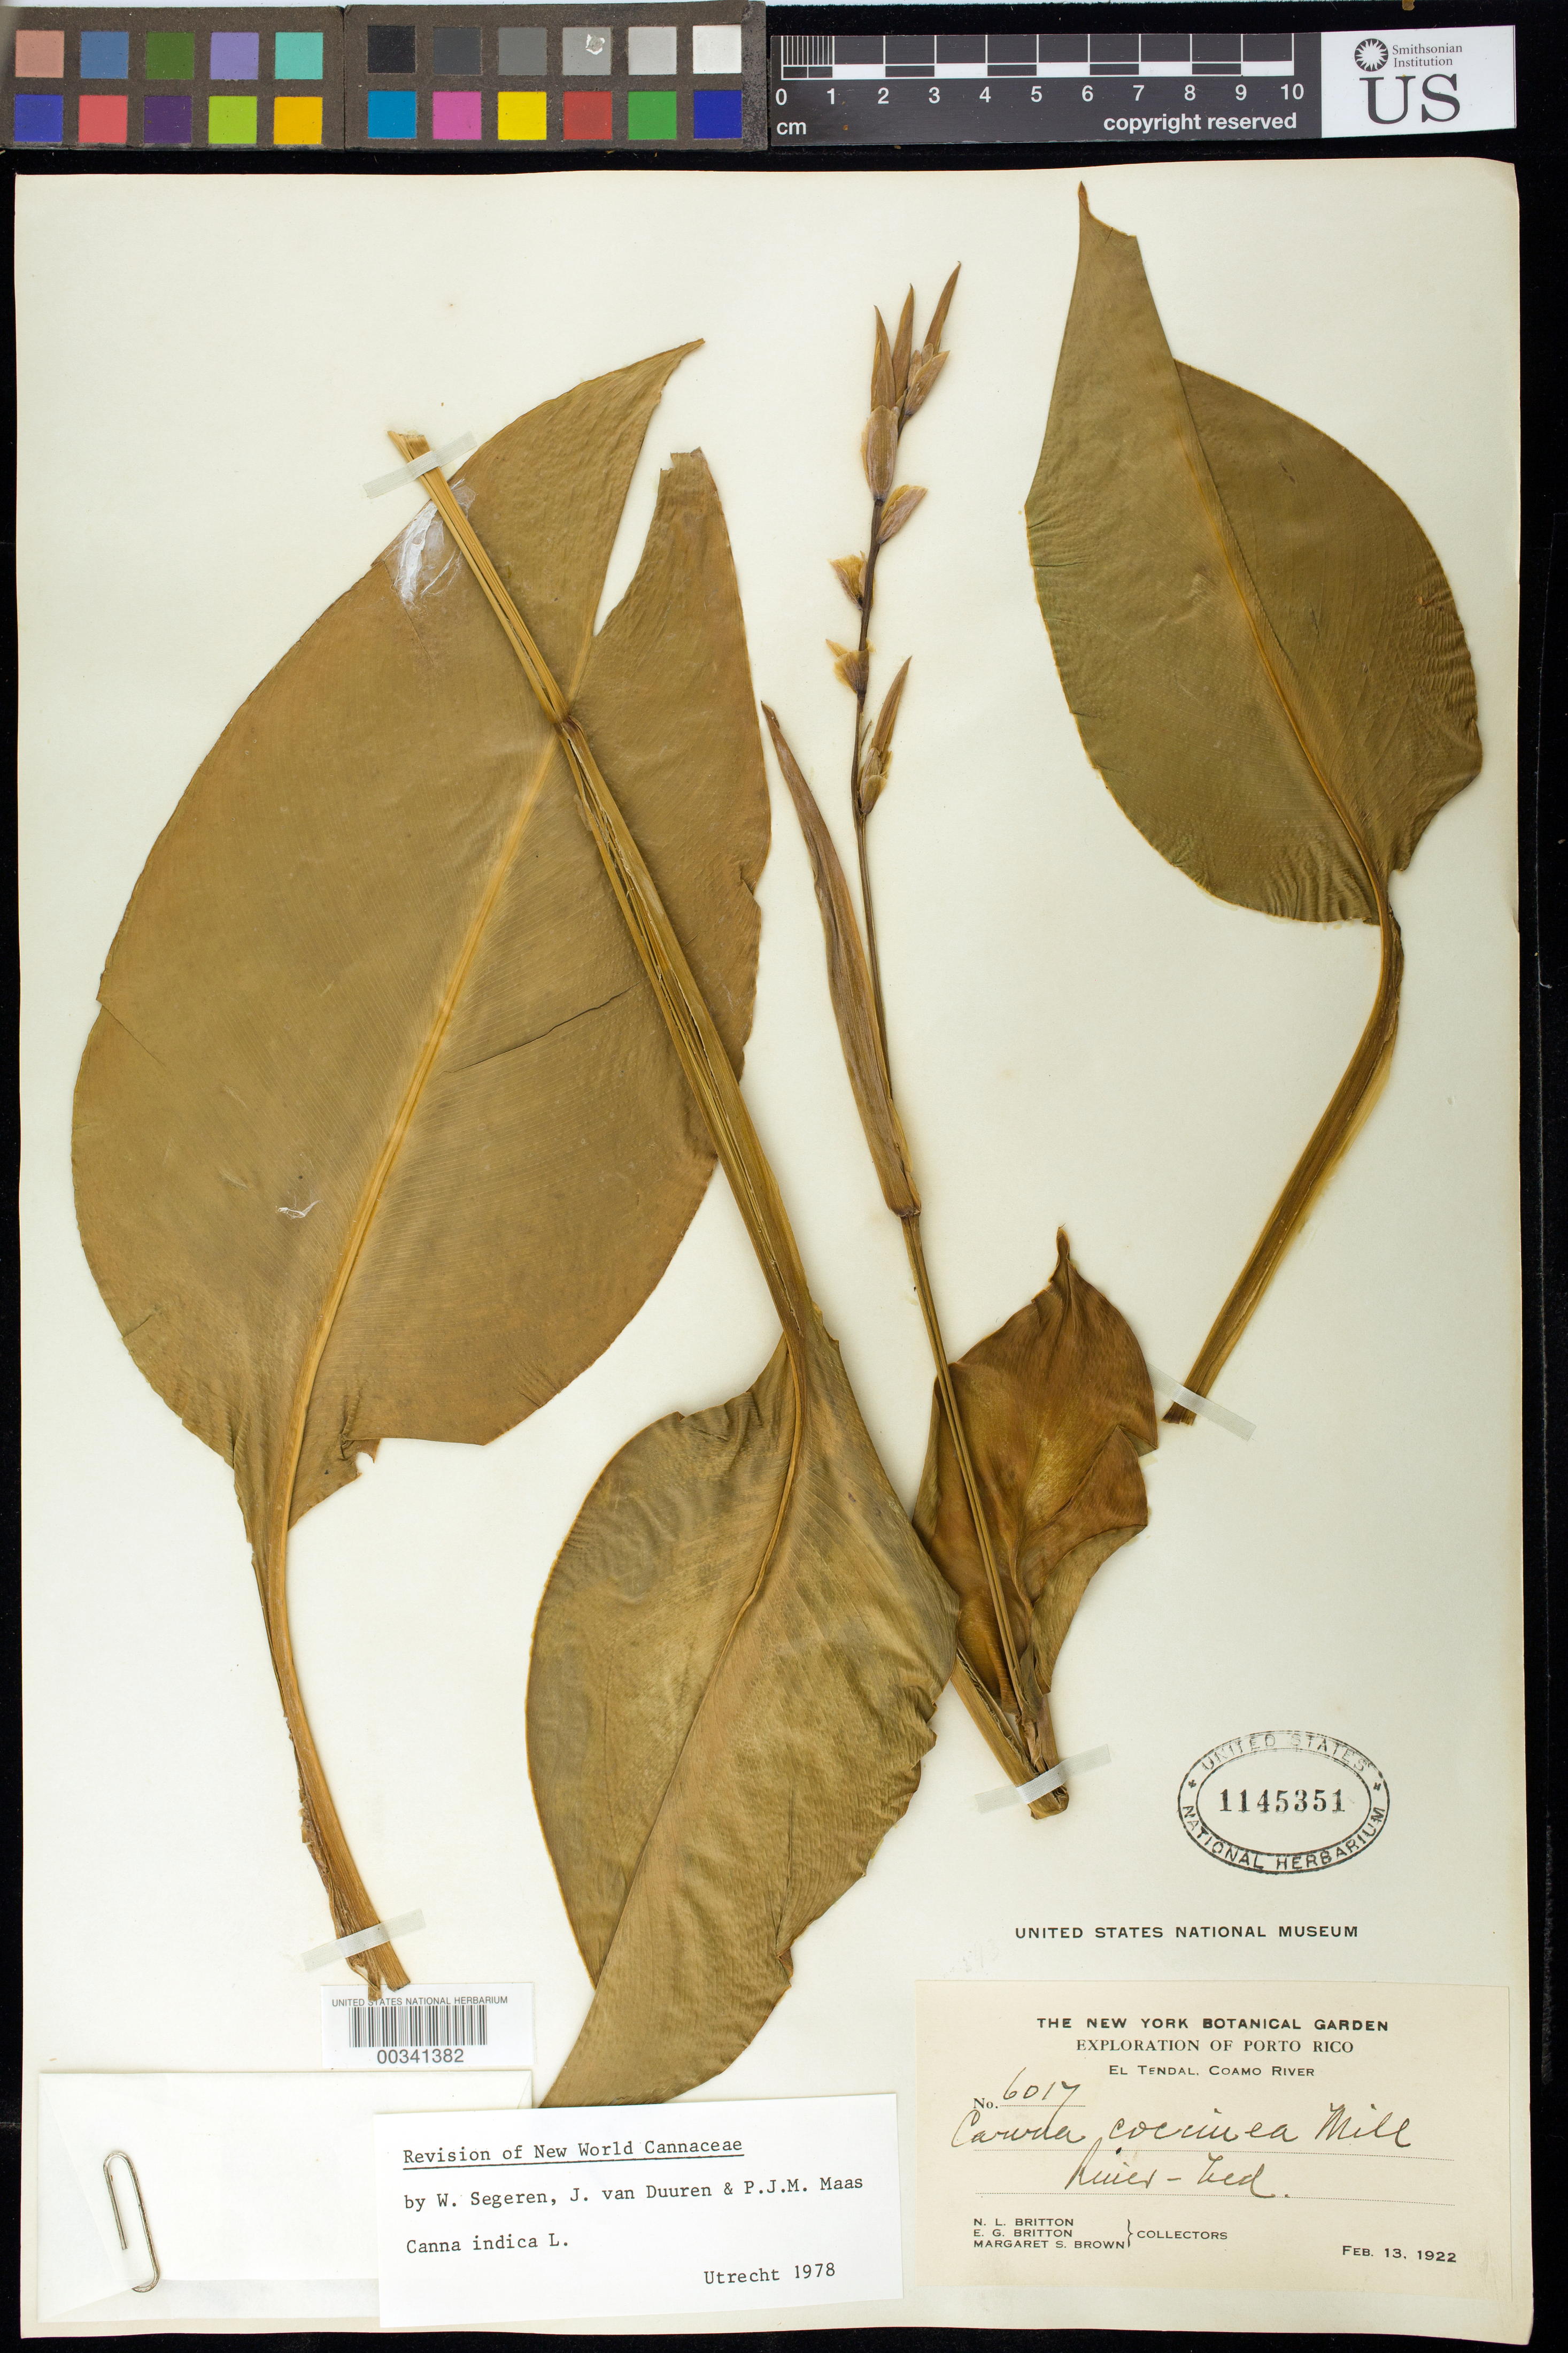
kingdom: Plantae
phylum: Tracheophyta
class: Liliopsida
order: Zingiberales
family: Cannaceae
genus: Canna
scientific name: Canna indica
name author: L.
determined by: Segeren, W.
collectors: N. Britton, E. G. Britton & M. S. Brown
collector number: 6017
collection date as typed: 13 Feb 1922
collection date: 1922-02-13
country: Puerto Rico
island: Greater Antilles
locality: El tendal, coamo river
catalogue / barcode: US 1145351